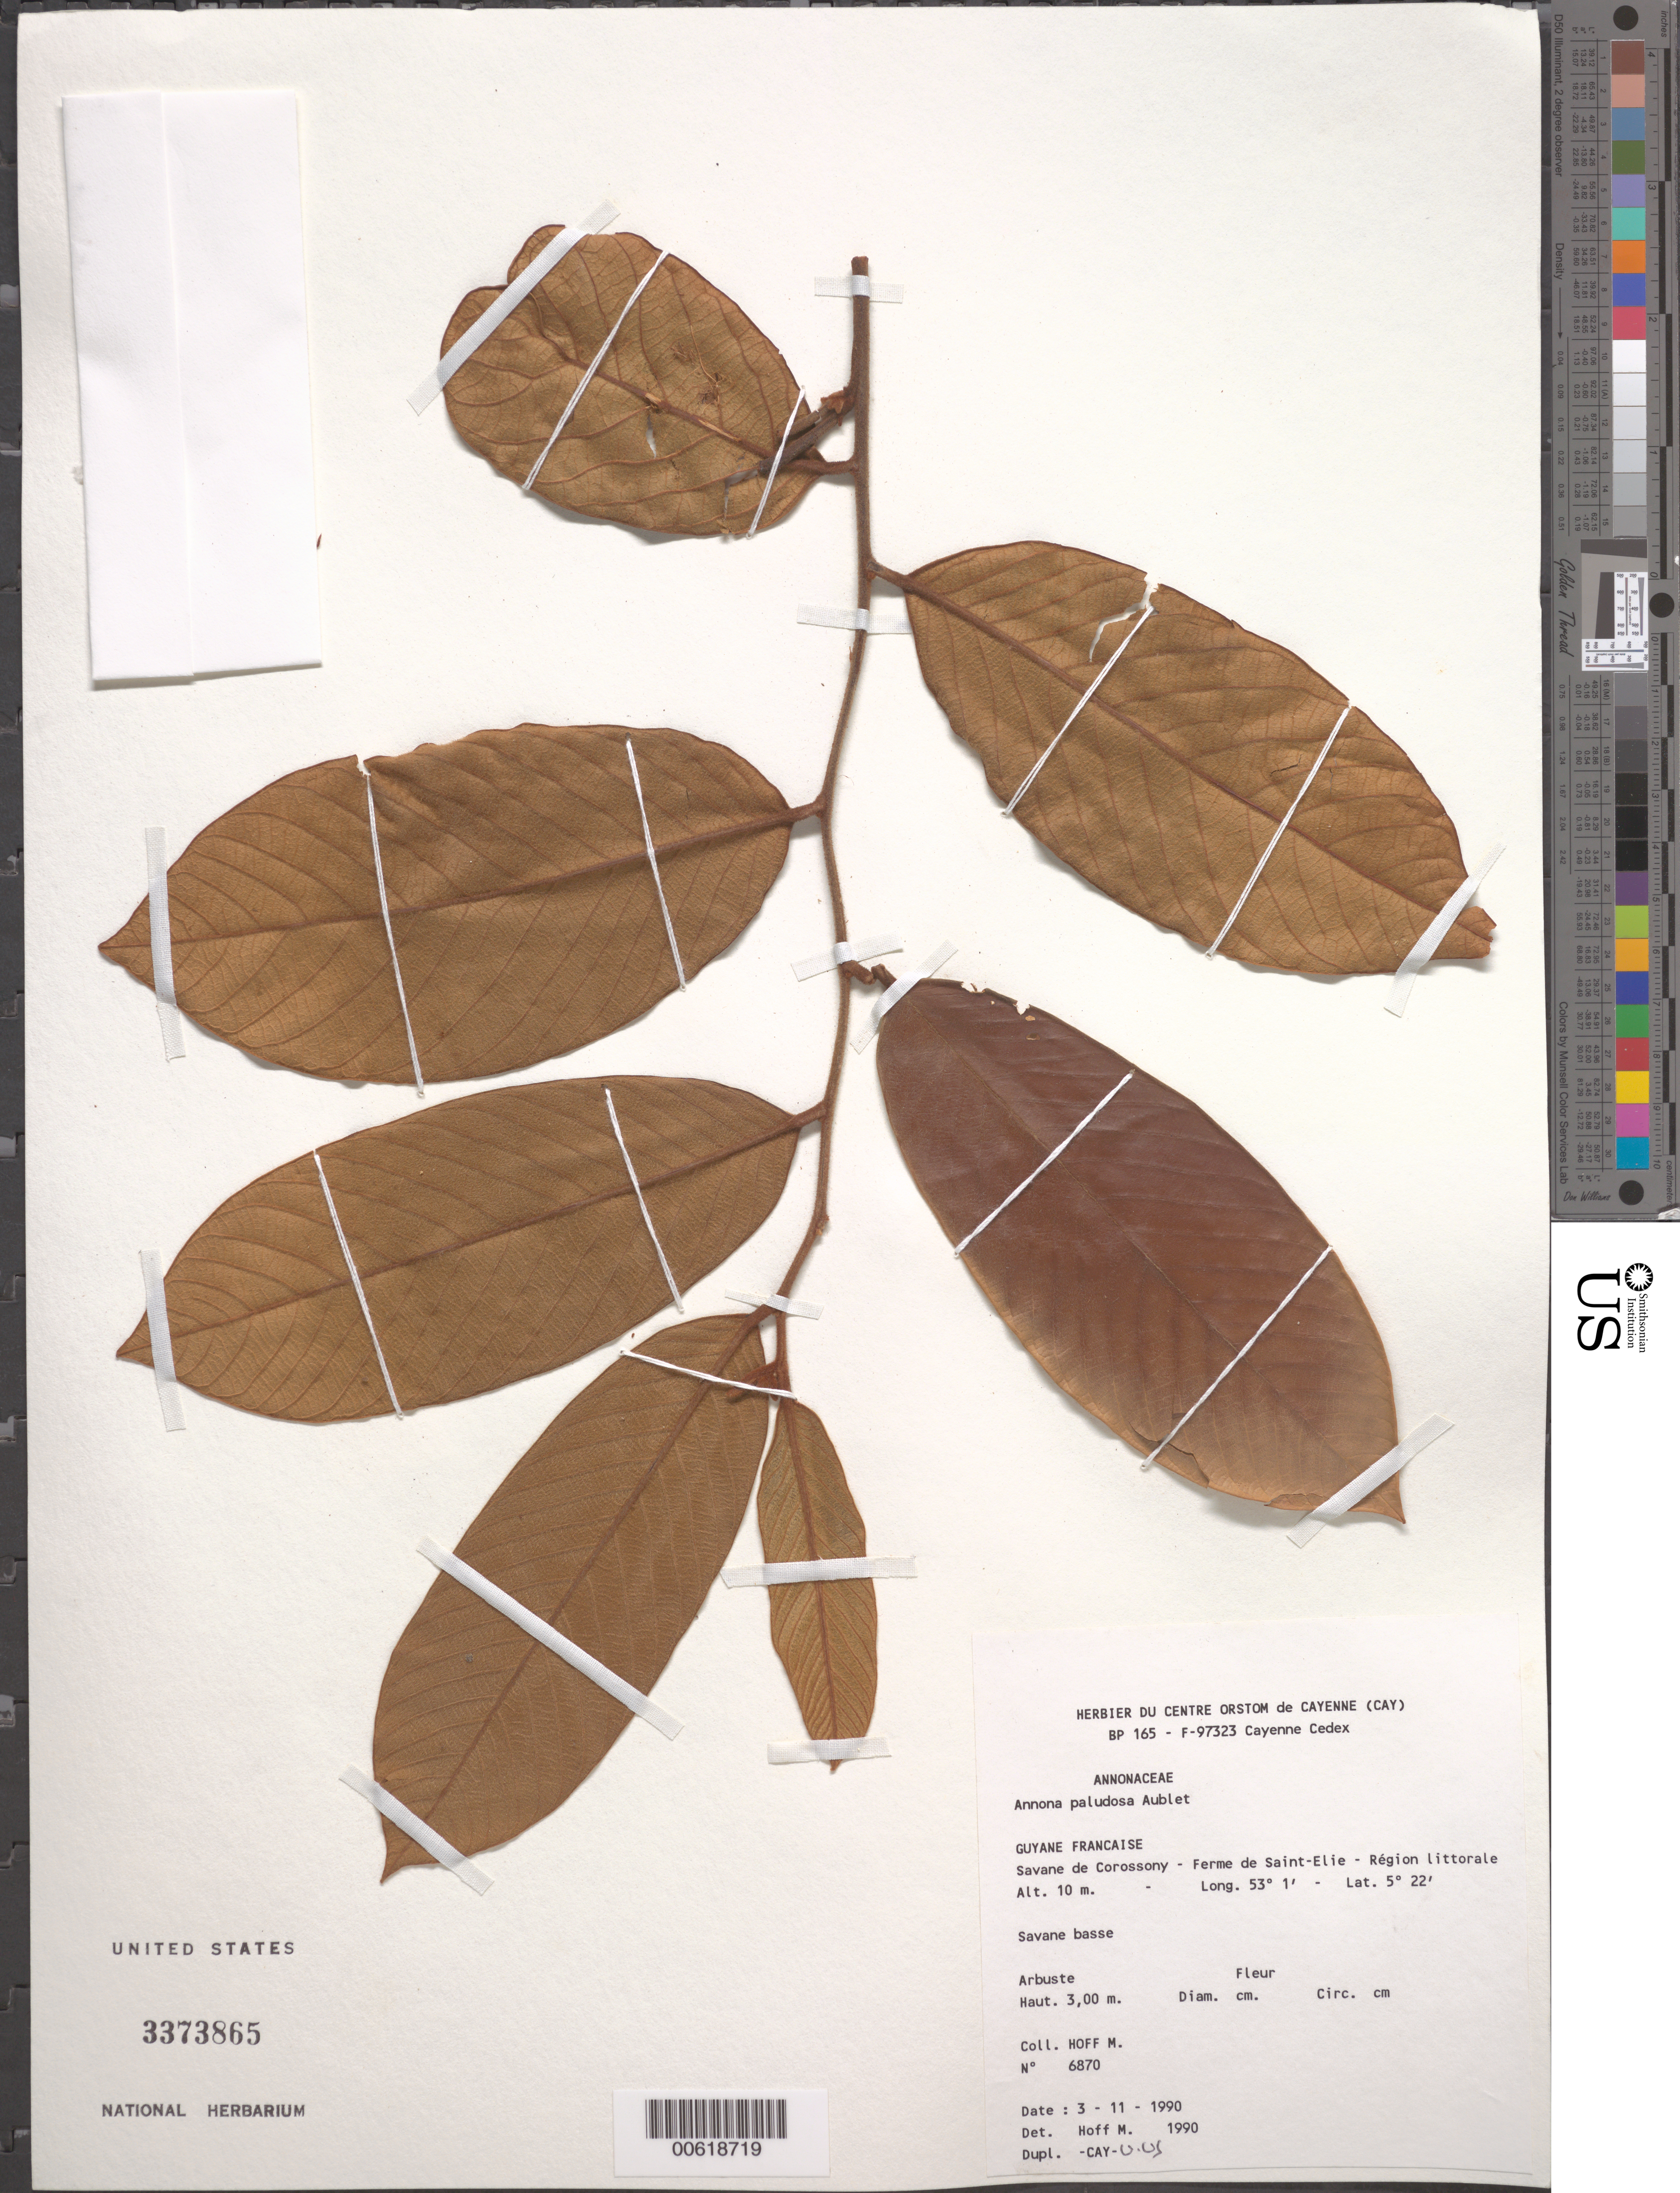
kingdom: Plantae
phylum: Tracheophyta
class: Magnoliopsida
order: Magnoliales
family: Annonaceae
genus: Annona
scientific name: Annona paludosa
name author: Aubl.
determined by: Hoff, M.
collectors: M. Hoff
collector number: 6870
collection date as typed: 3-Nov-90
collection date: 1990-11-03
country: French Guiana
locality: Savane de Corossony, Ferme de Saint-Élie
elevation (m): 10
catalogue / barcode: US 3373865